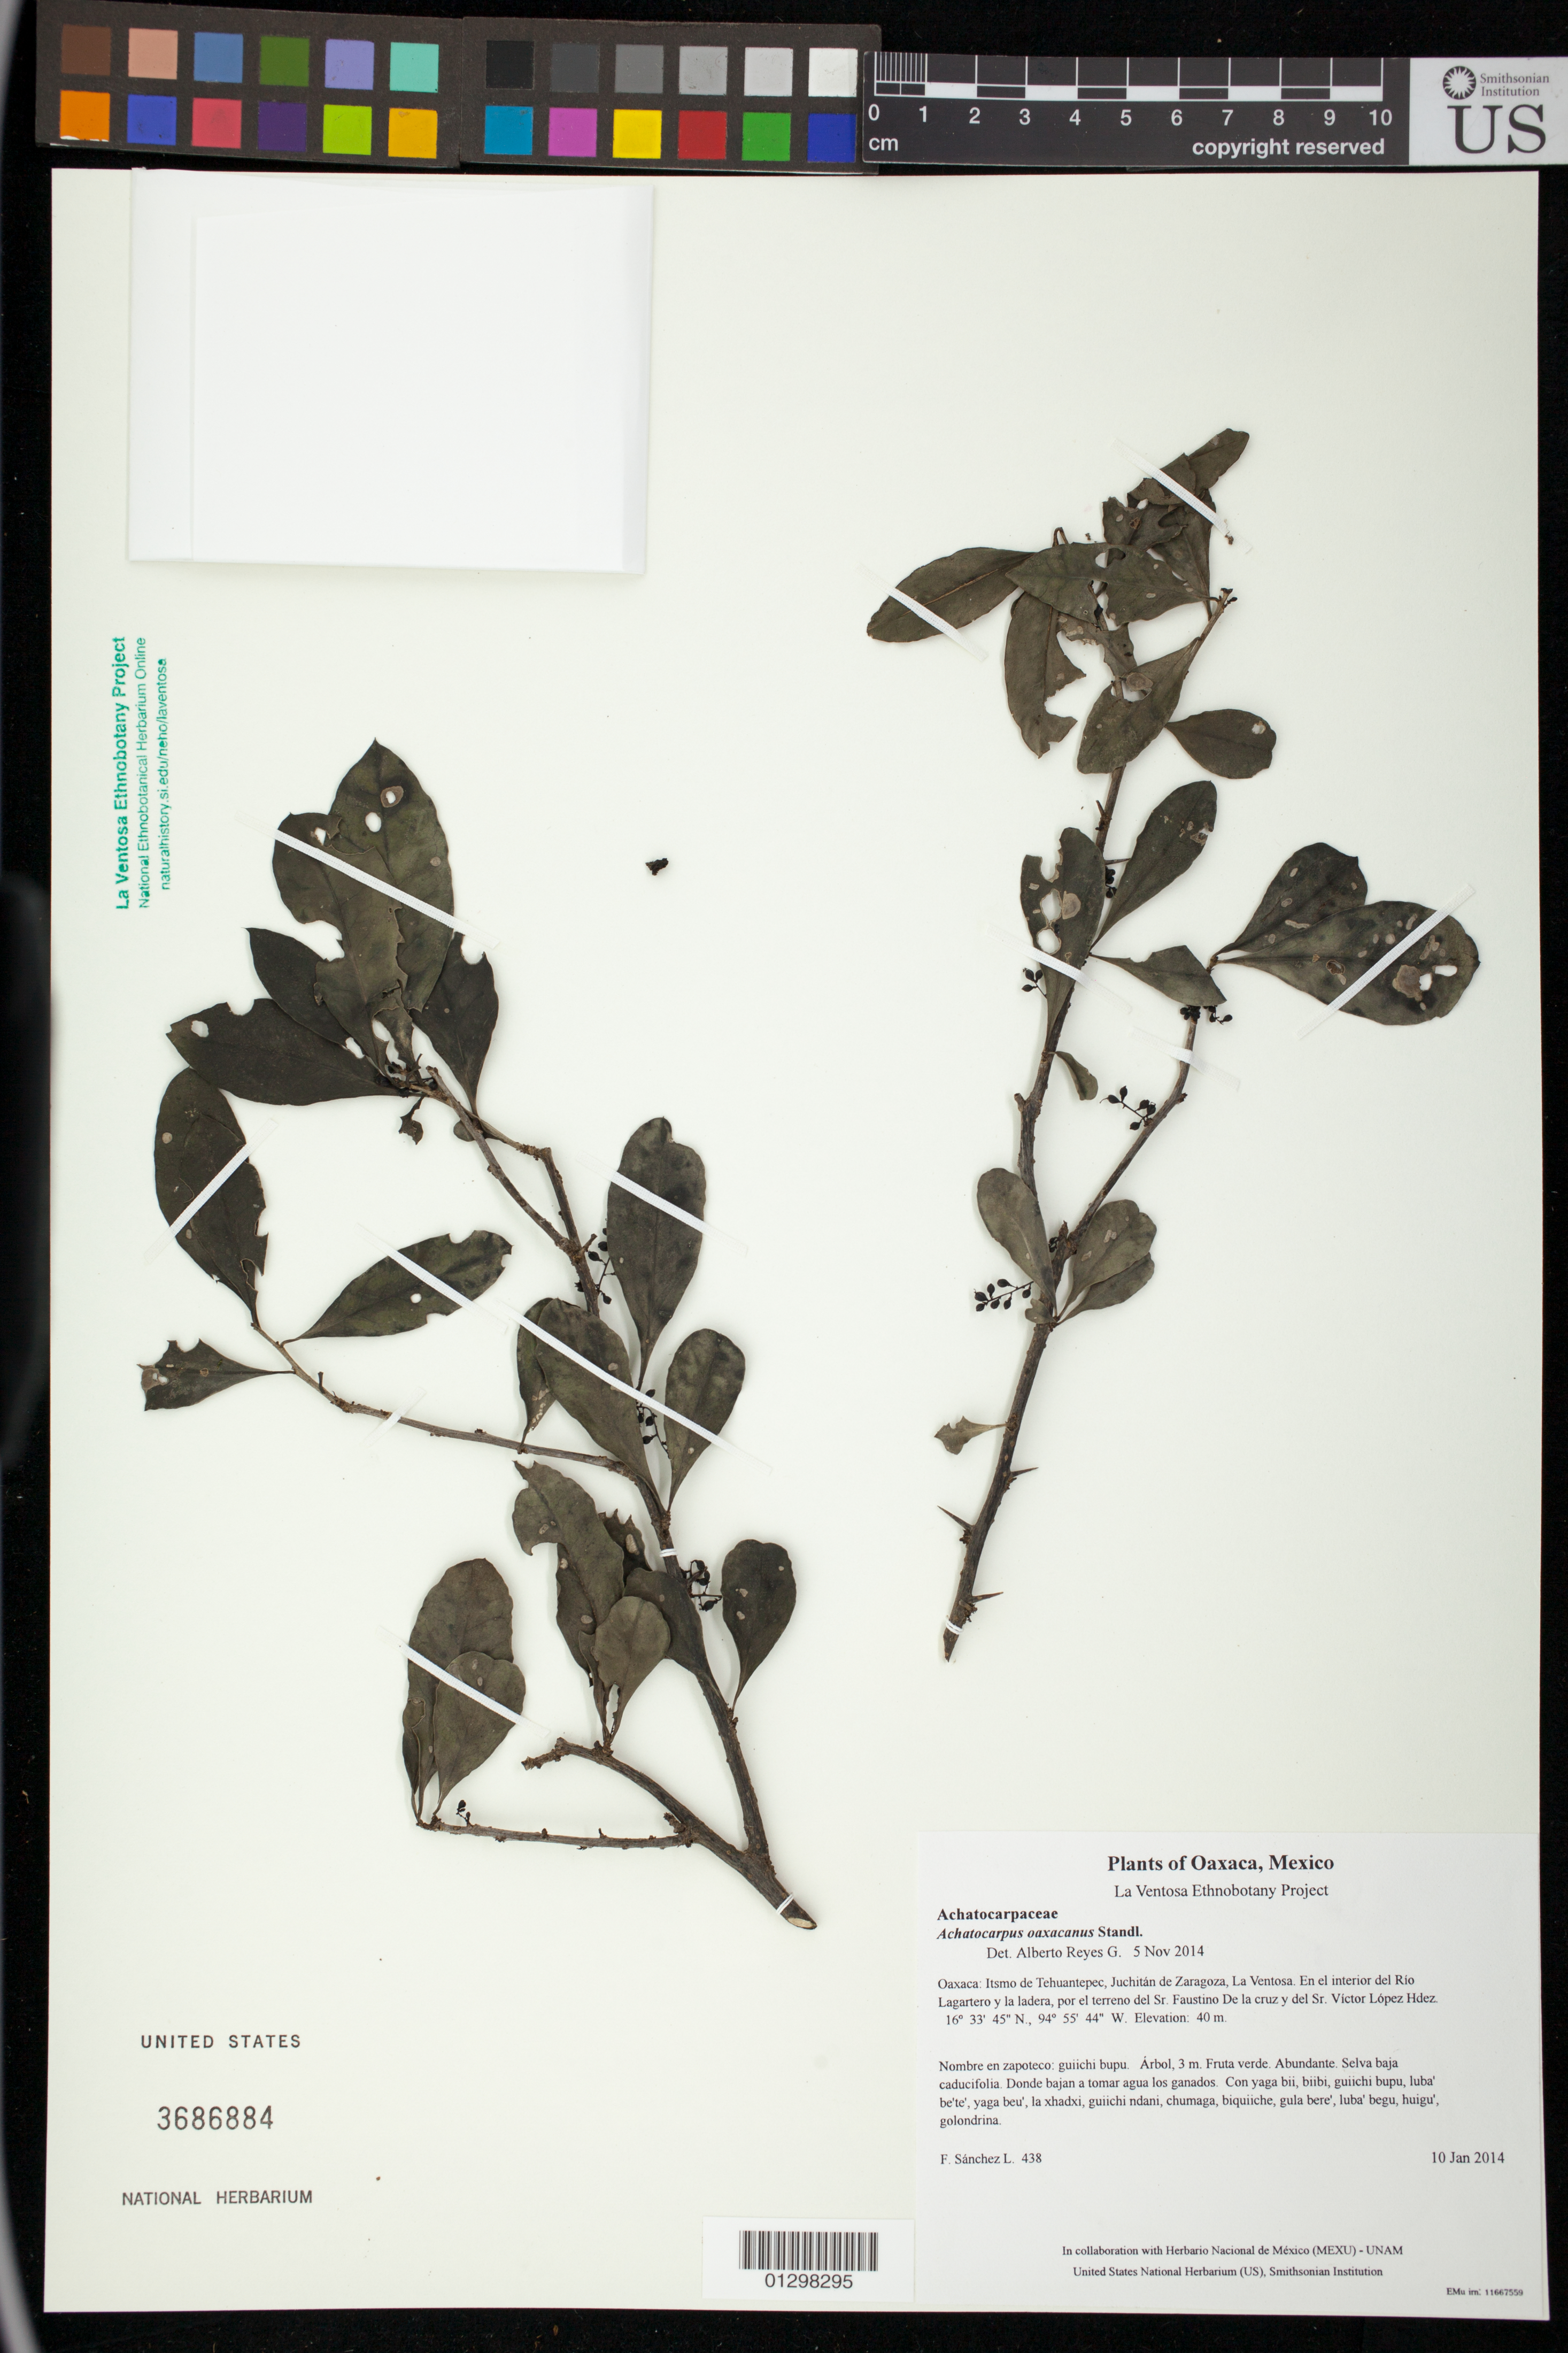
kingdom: Plantae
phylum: Tracheophyta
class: Magnoliopsida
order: Caryophyllales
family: Achatocarpaceae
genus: Achatocarpus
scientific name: Achatocarpus oaxacanus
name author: Standl.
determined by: Reyes García, A.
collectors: F. Sánchez L.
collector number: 438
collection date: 2014-01-10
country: Mexico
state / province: Oaxaca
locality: Itsmo de Tehuantepec, Juchitán de Zaragoza, La Ventosa. En el interior del Río Lagartero y la ladera, por el terreno del Sr. Faustino De la cruz y del Sr. Víctor López Hdez.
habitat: Selva baja caducifolia. Donde bajan a tomar agua los ganados.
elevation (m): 40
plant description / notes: JEBOT, MEXU, SIPI, US; Yaga. 3 m. Cuaananaxhi naga'. Stale.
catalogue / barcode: US 3669884